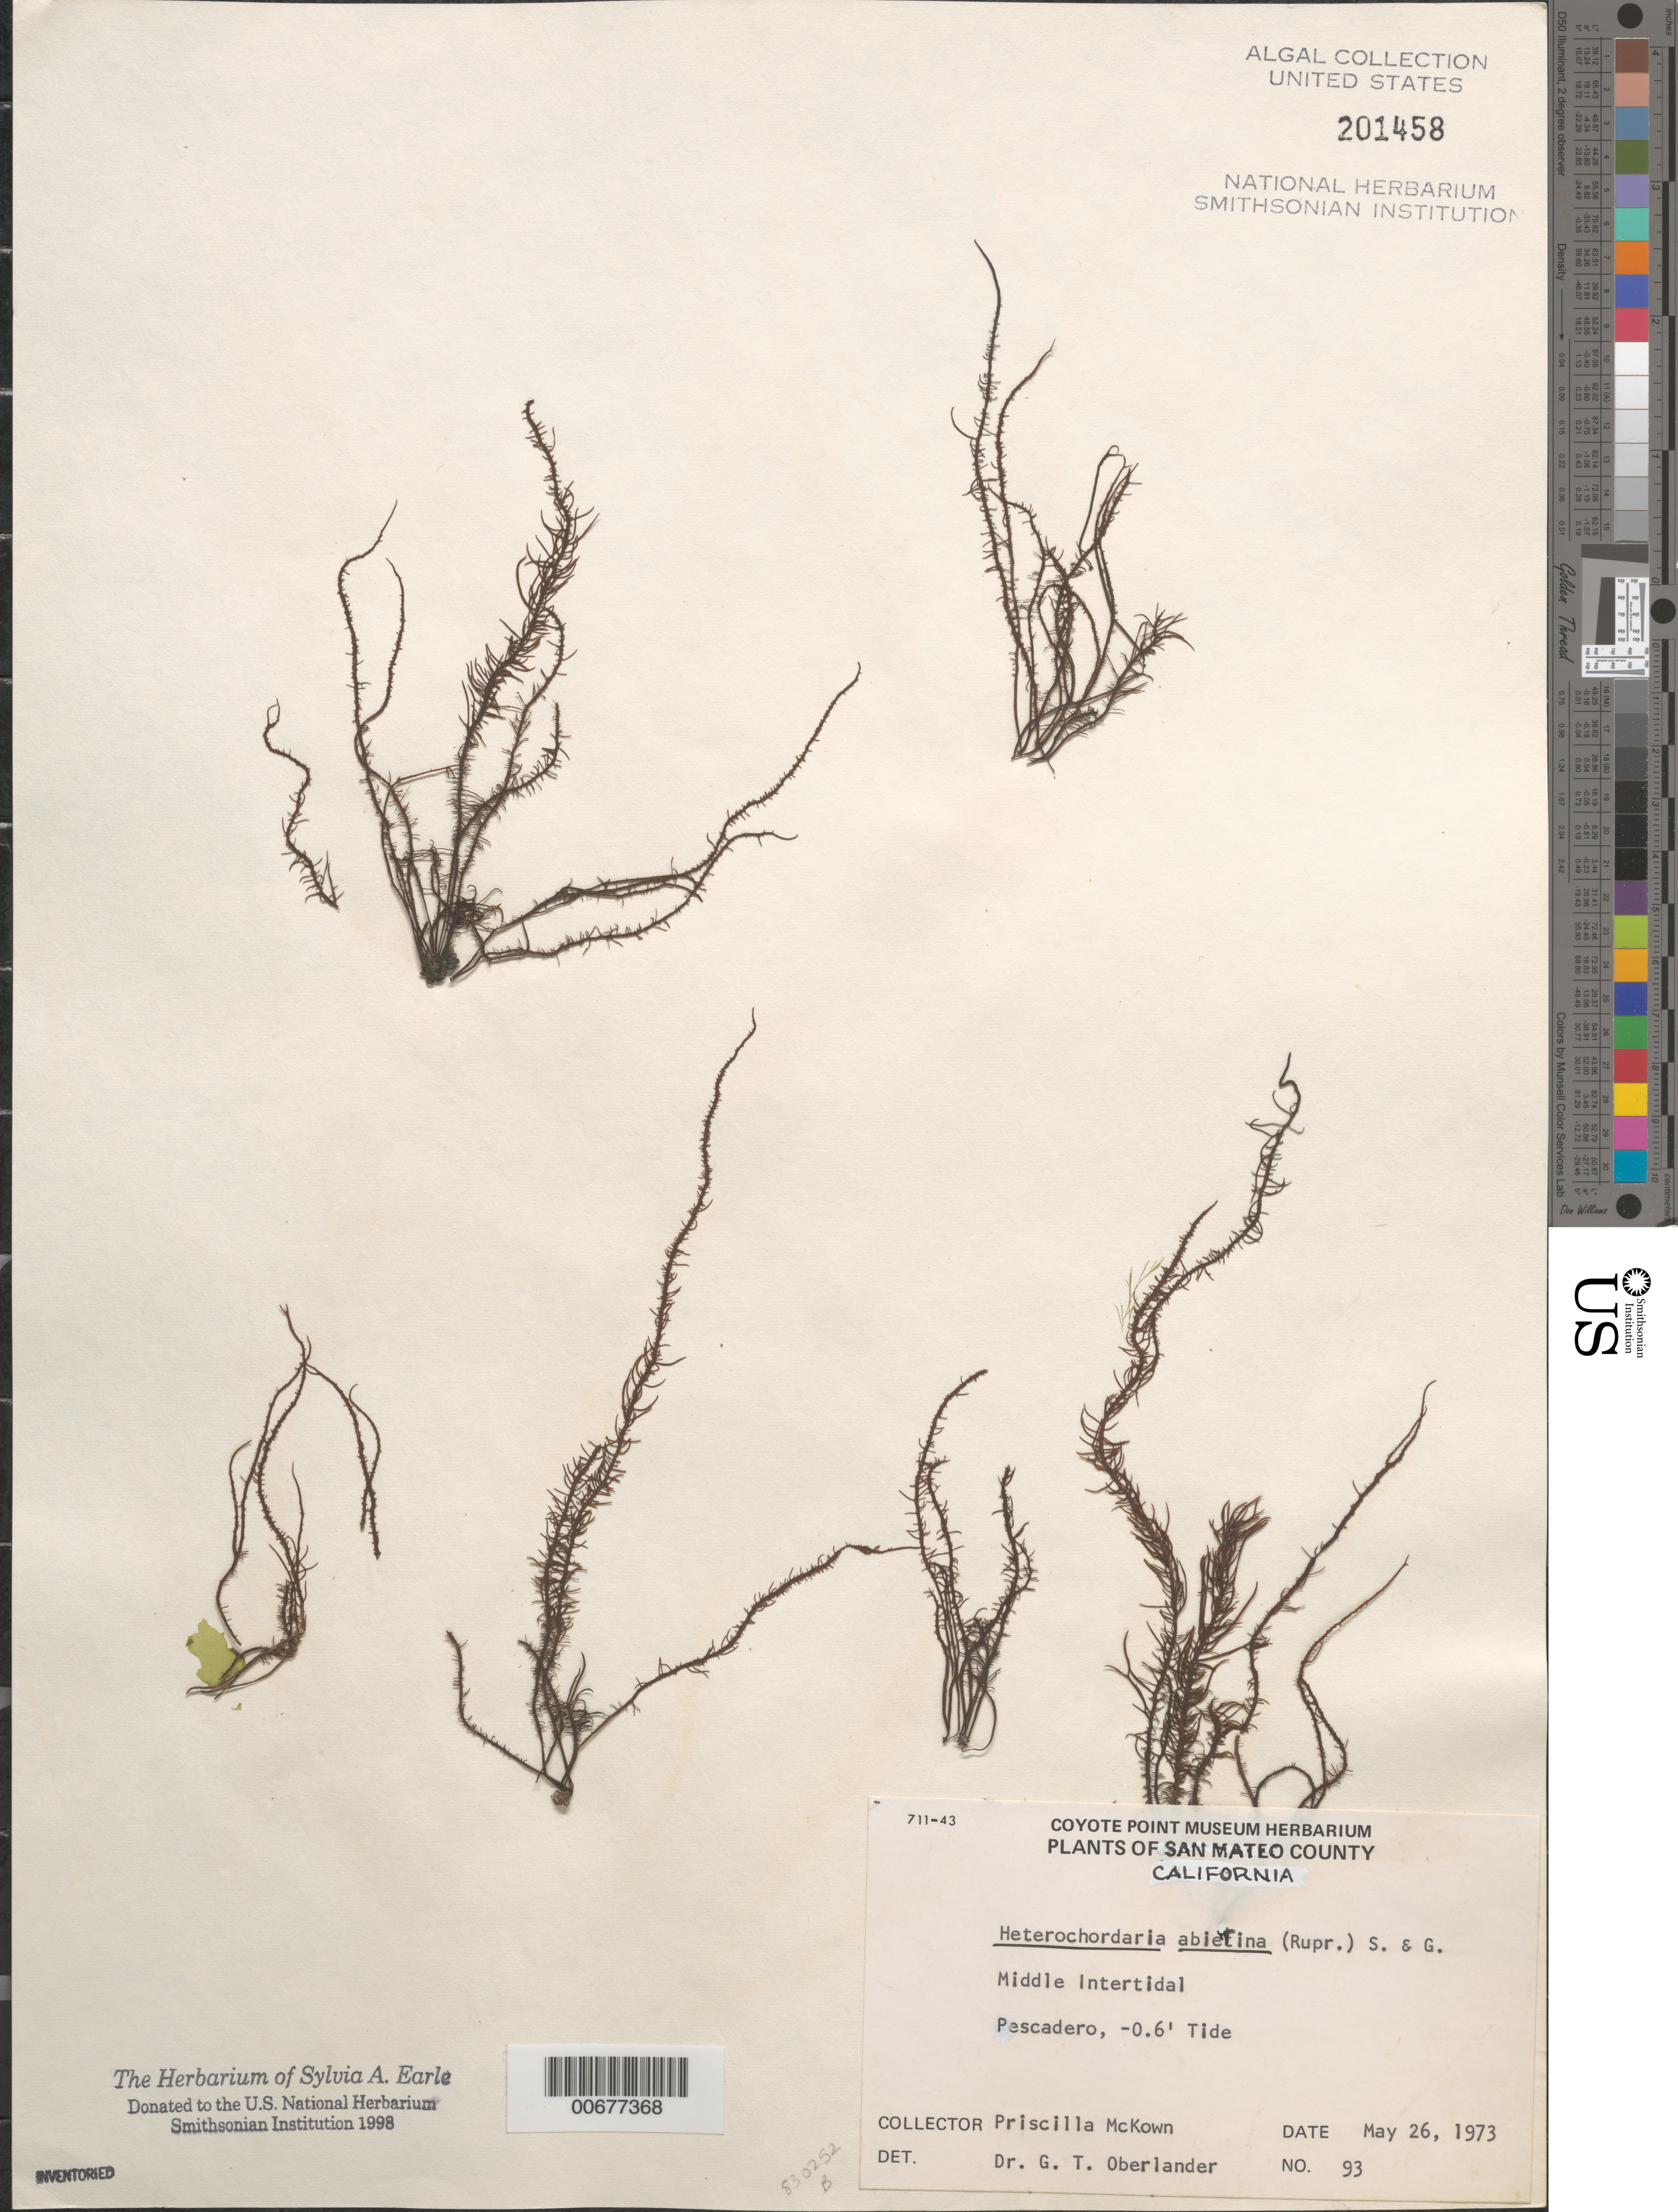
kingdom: Chromista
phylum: Ochrophyta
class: Phaeophyceae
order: Ectocarpales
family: Chordariaceae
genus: Analipus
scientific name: Analipus japonicus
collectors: P. McKown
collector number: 93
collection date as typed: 26 May 1973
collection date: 1973-05-26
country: United States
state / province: California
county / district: San Mateo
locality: Pescadero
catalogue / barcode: US 201458